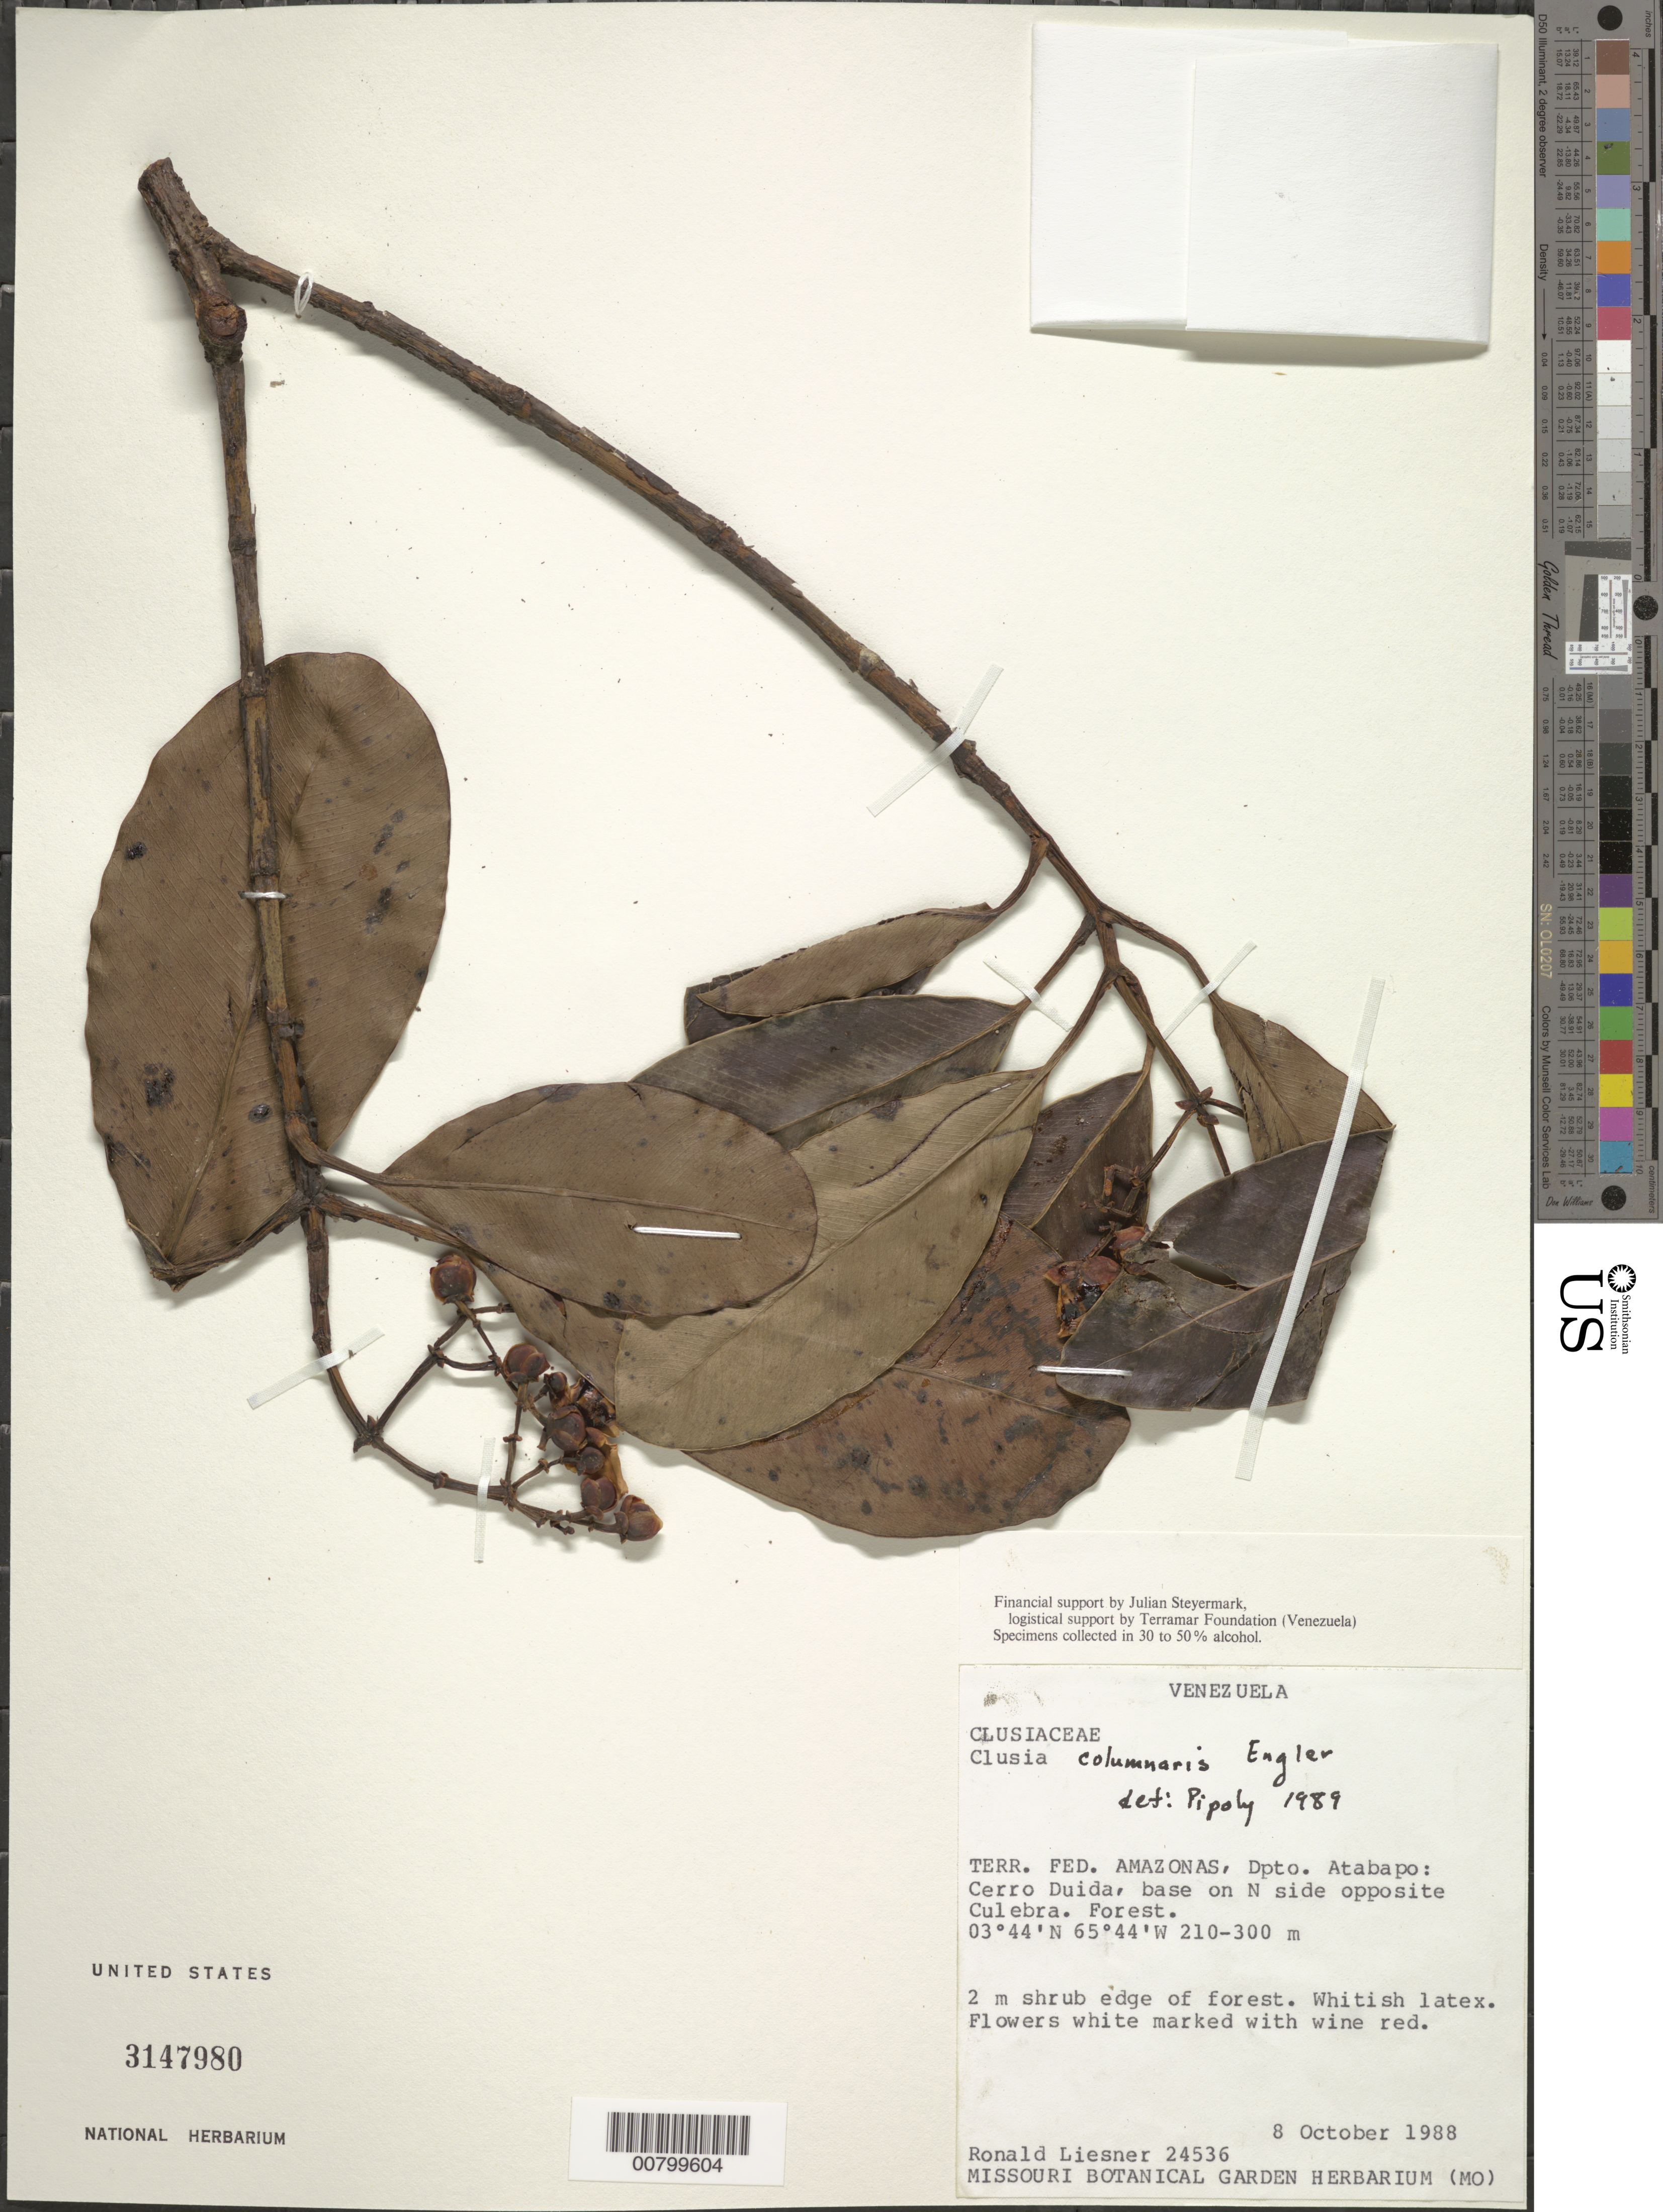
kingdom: Plantae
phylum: Tracheophyta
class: Magnoliopsida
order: Malpighiales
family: Clusiaceae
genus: Clusia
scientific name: Clusia columnaris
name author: Engl.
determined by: Pipoly, J. J., III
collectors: R. L. Liesner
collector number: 24536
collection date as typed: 8-Oct-88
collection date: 1988-10-08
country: Venezuela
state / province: Amazonas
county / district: Atabapo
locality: Cerro Duida, opposite Culebra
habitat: Forest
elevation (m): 210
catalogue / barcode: US 3147980